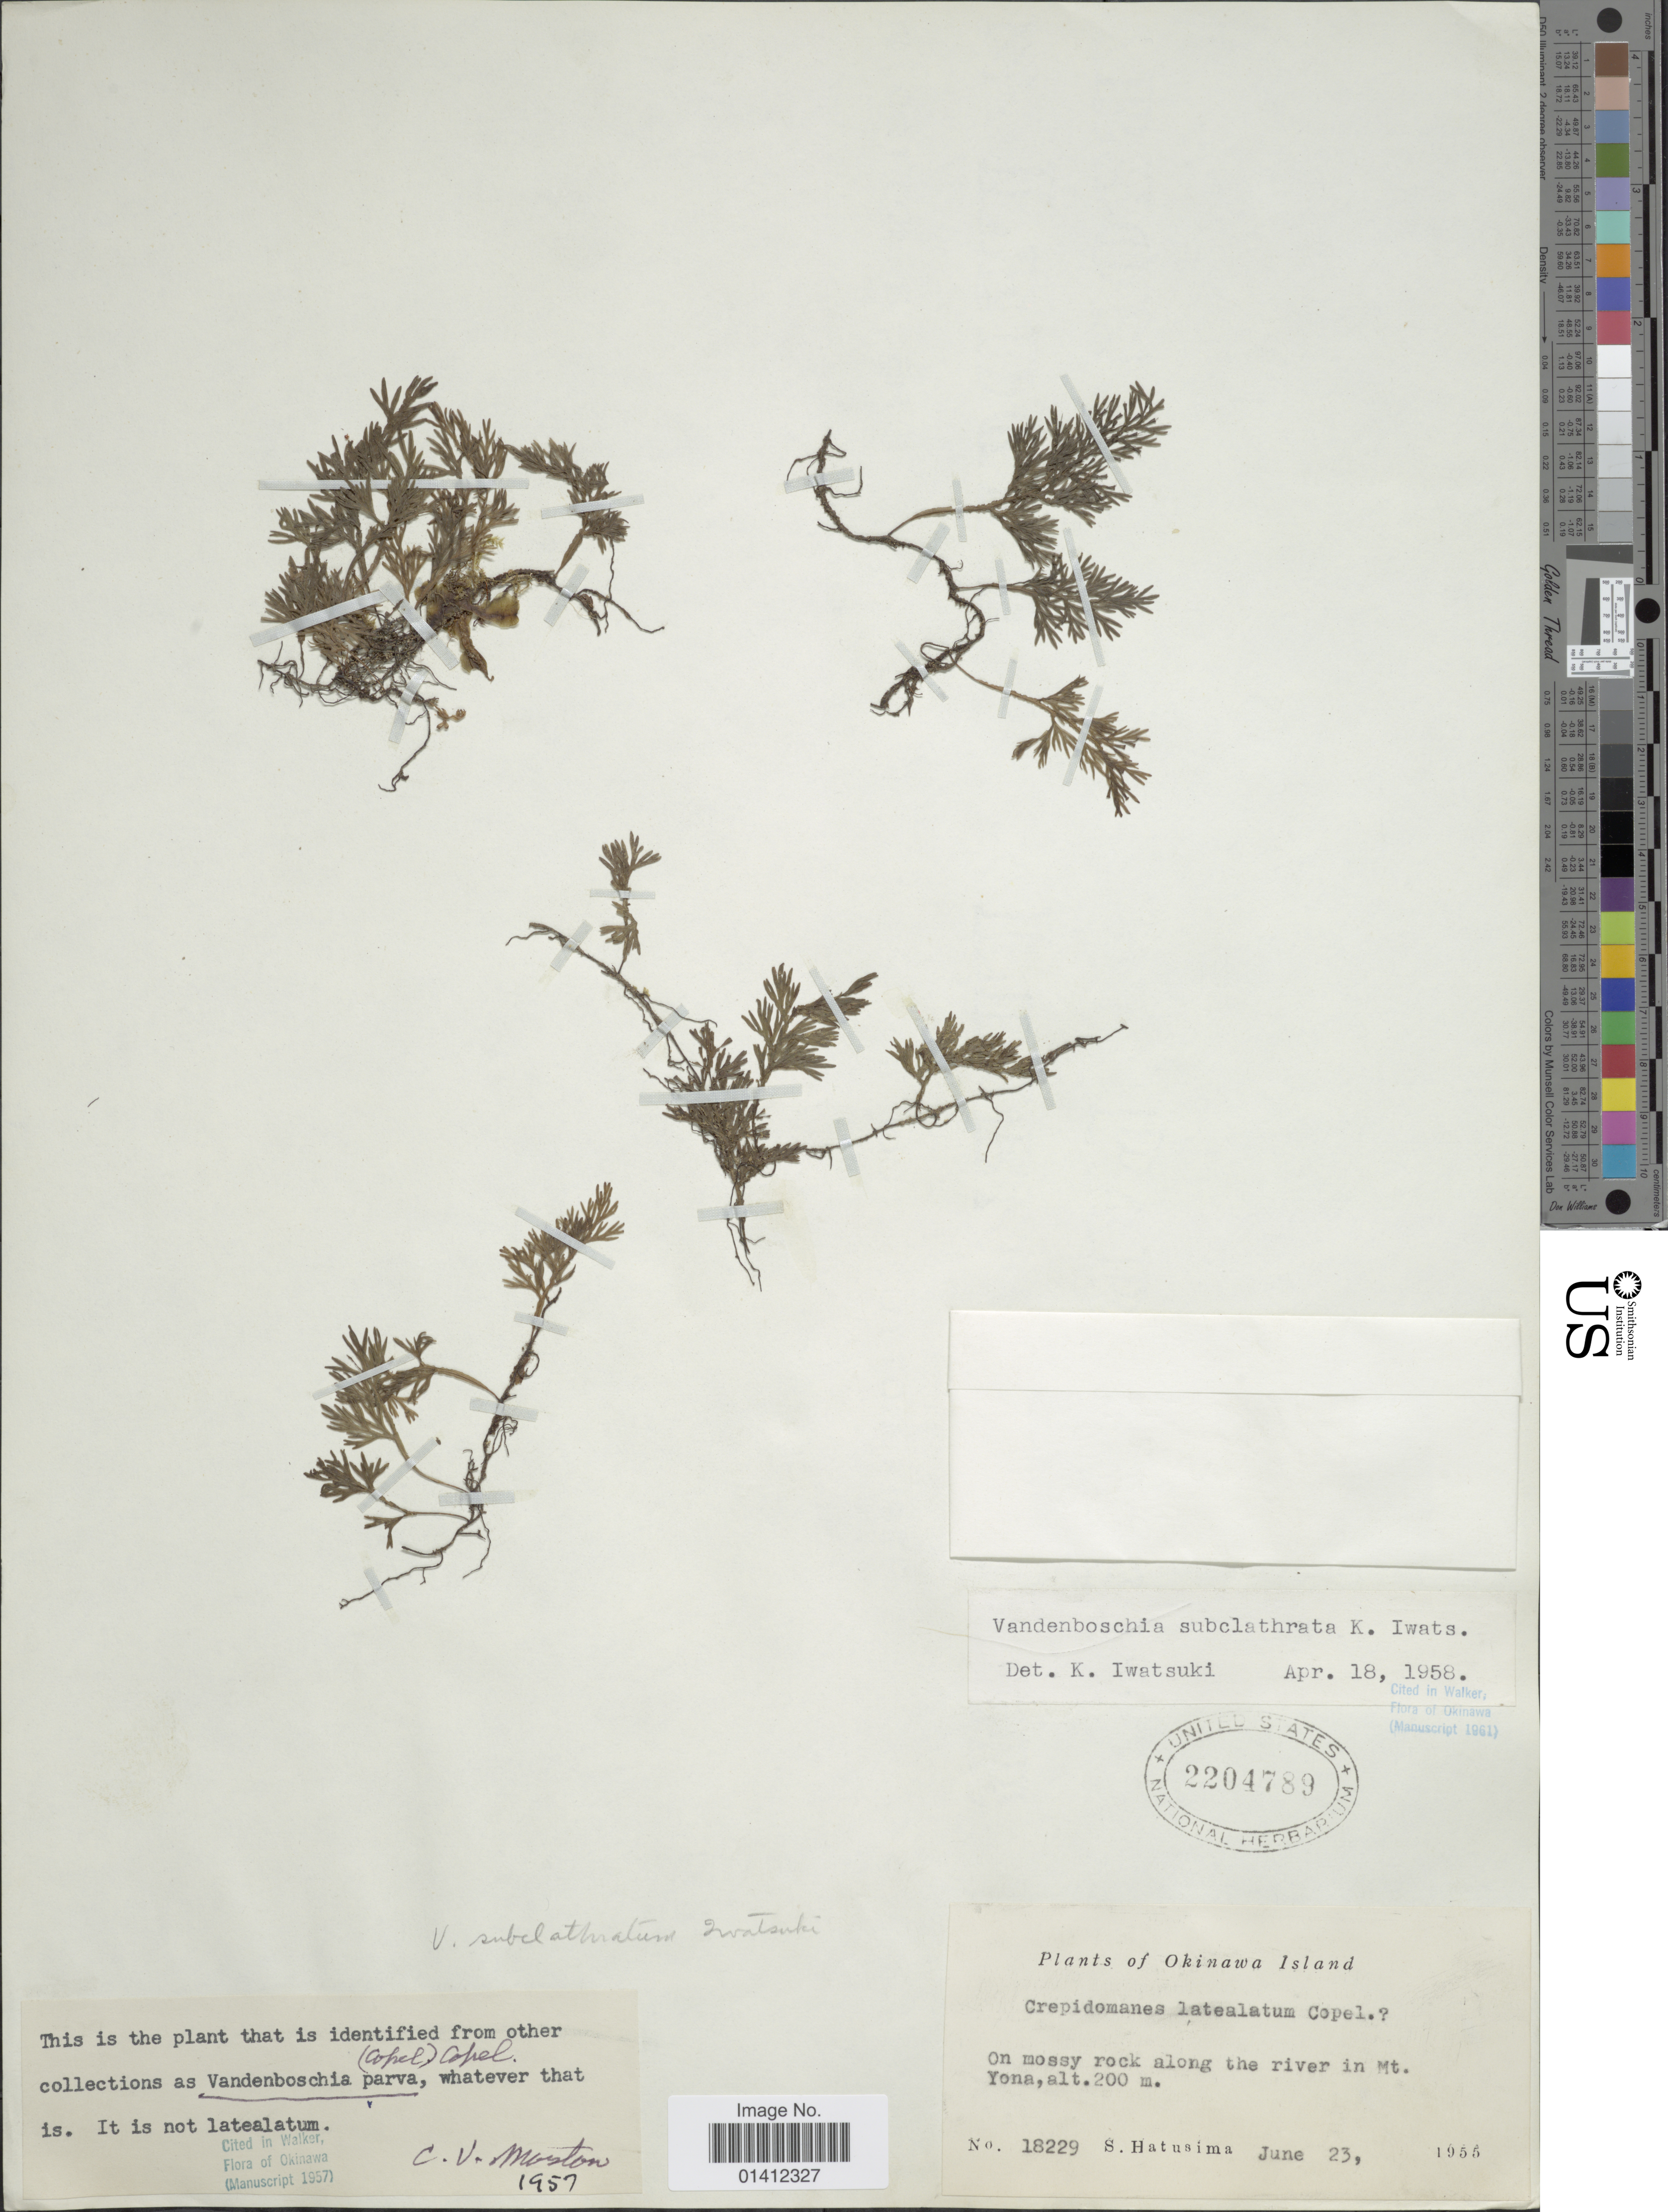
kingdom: Plantae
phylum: Tracheophyta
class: Polypodiopsida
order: Hymenophyllales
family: Hymenophyllaceae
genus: Vandenboschia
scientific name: Vandenboschia subclathrata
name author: K. Iwats.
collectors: S. Hatusima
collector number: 18229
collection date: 1955-06-23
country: Japan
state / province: Okinawa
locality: Okinawa Island, On mossy rock along the river in Mt Yonna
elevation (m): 200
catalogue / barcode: US 2204789